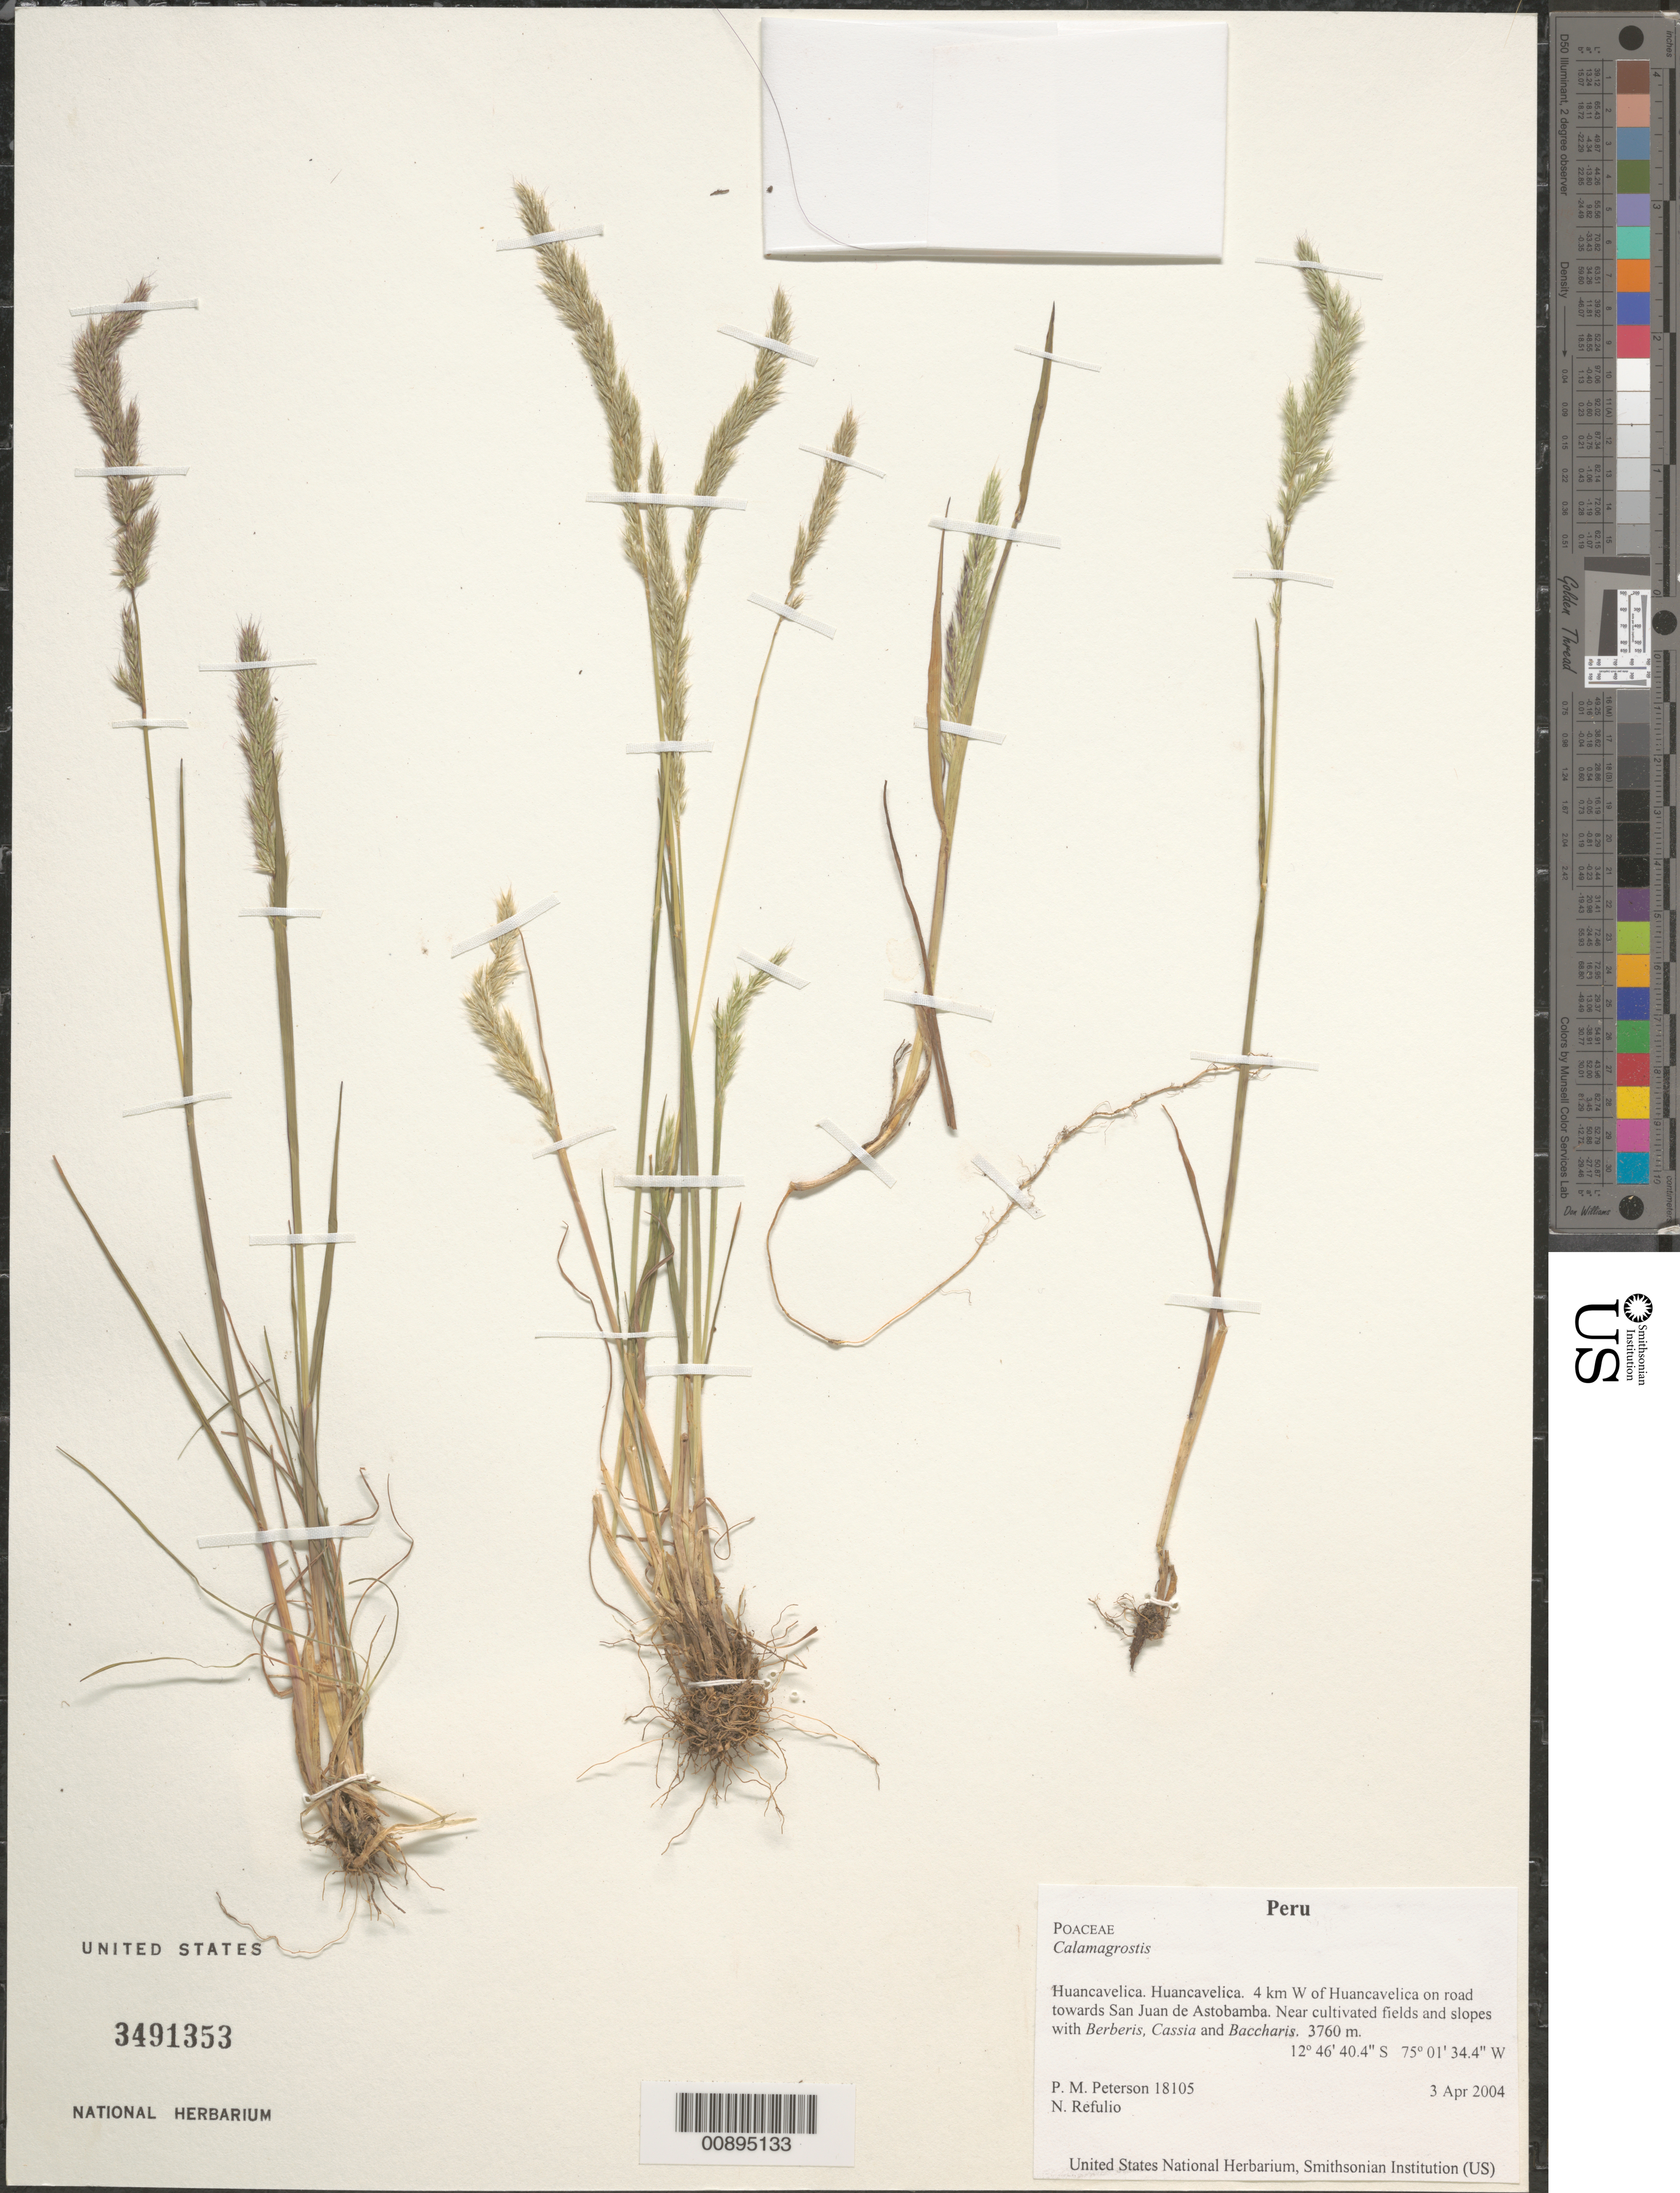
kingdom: Plantae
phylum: Tracheophyta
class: Liliopsida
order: Poales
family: Poaceae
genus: Calamagrostis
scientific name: Calamagrostis sp.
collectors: P. M. Peterson & N. Refulio-Rodríguez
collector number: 18105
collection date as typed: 03 Apr 2004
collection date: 2004-04-03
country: Peru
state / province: Huancavelica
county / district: Huancavelica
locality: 4 km W of Huancavelica on road towards San Juan de Astobamba. Near cultivated fields and slopes with Berberis, Cassia and Baccharis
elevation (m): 3760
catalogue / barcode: US 3491353